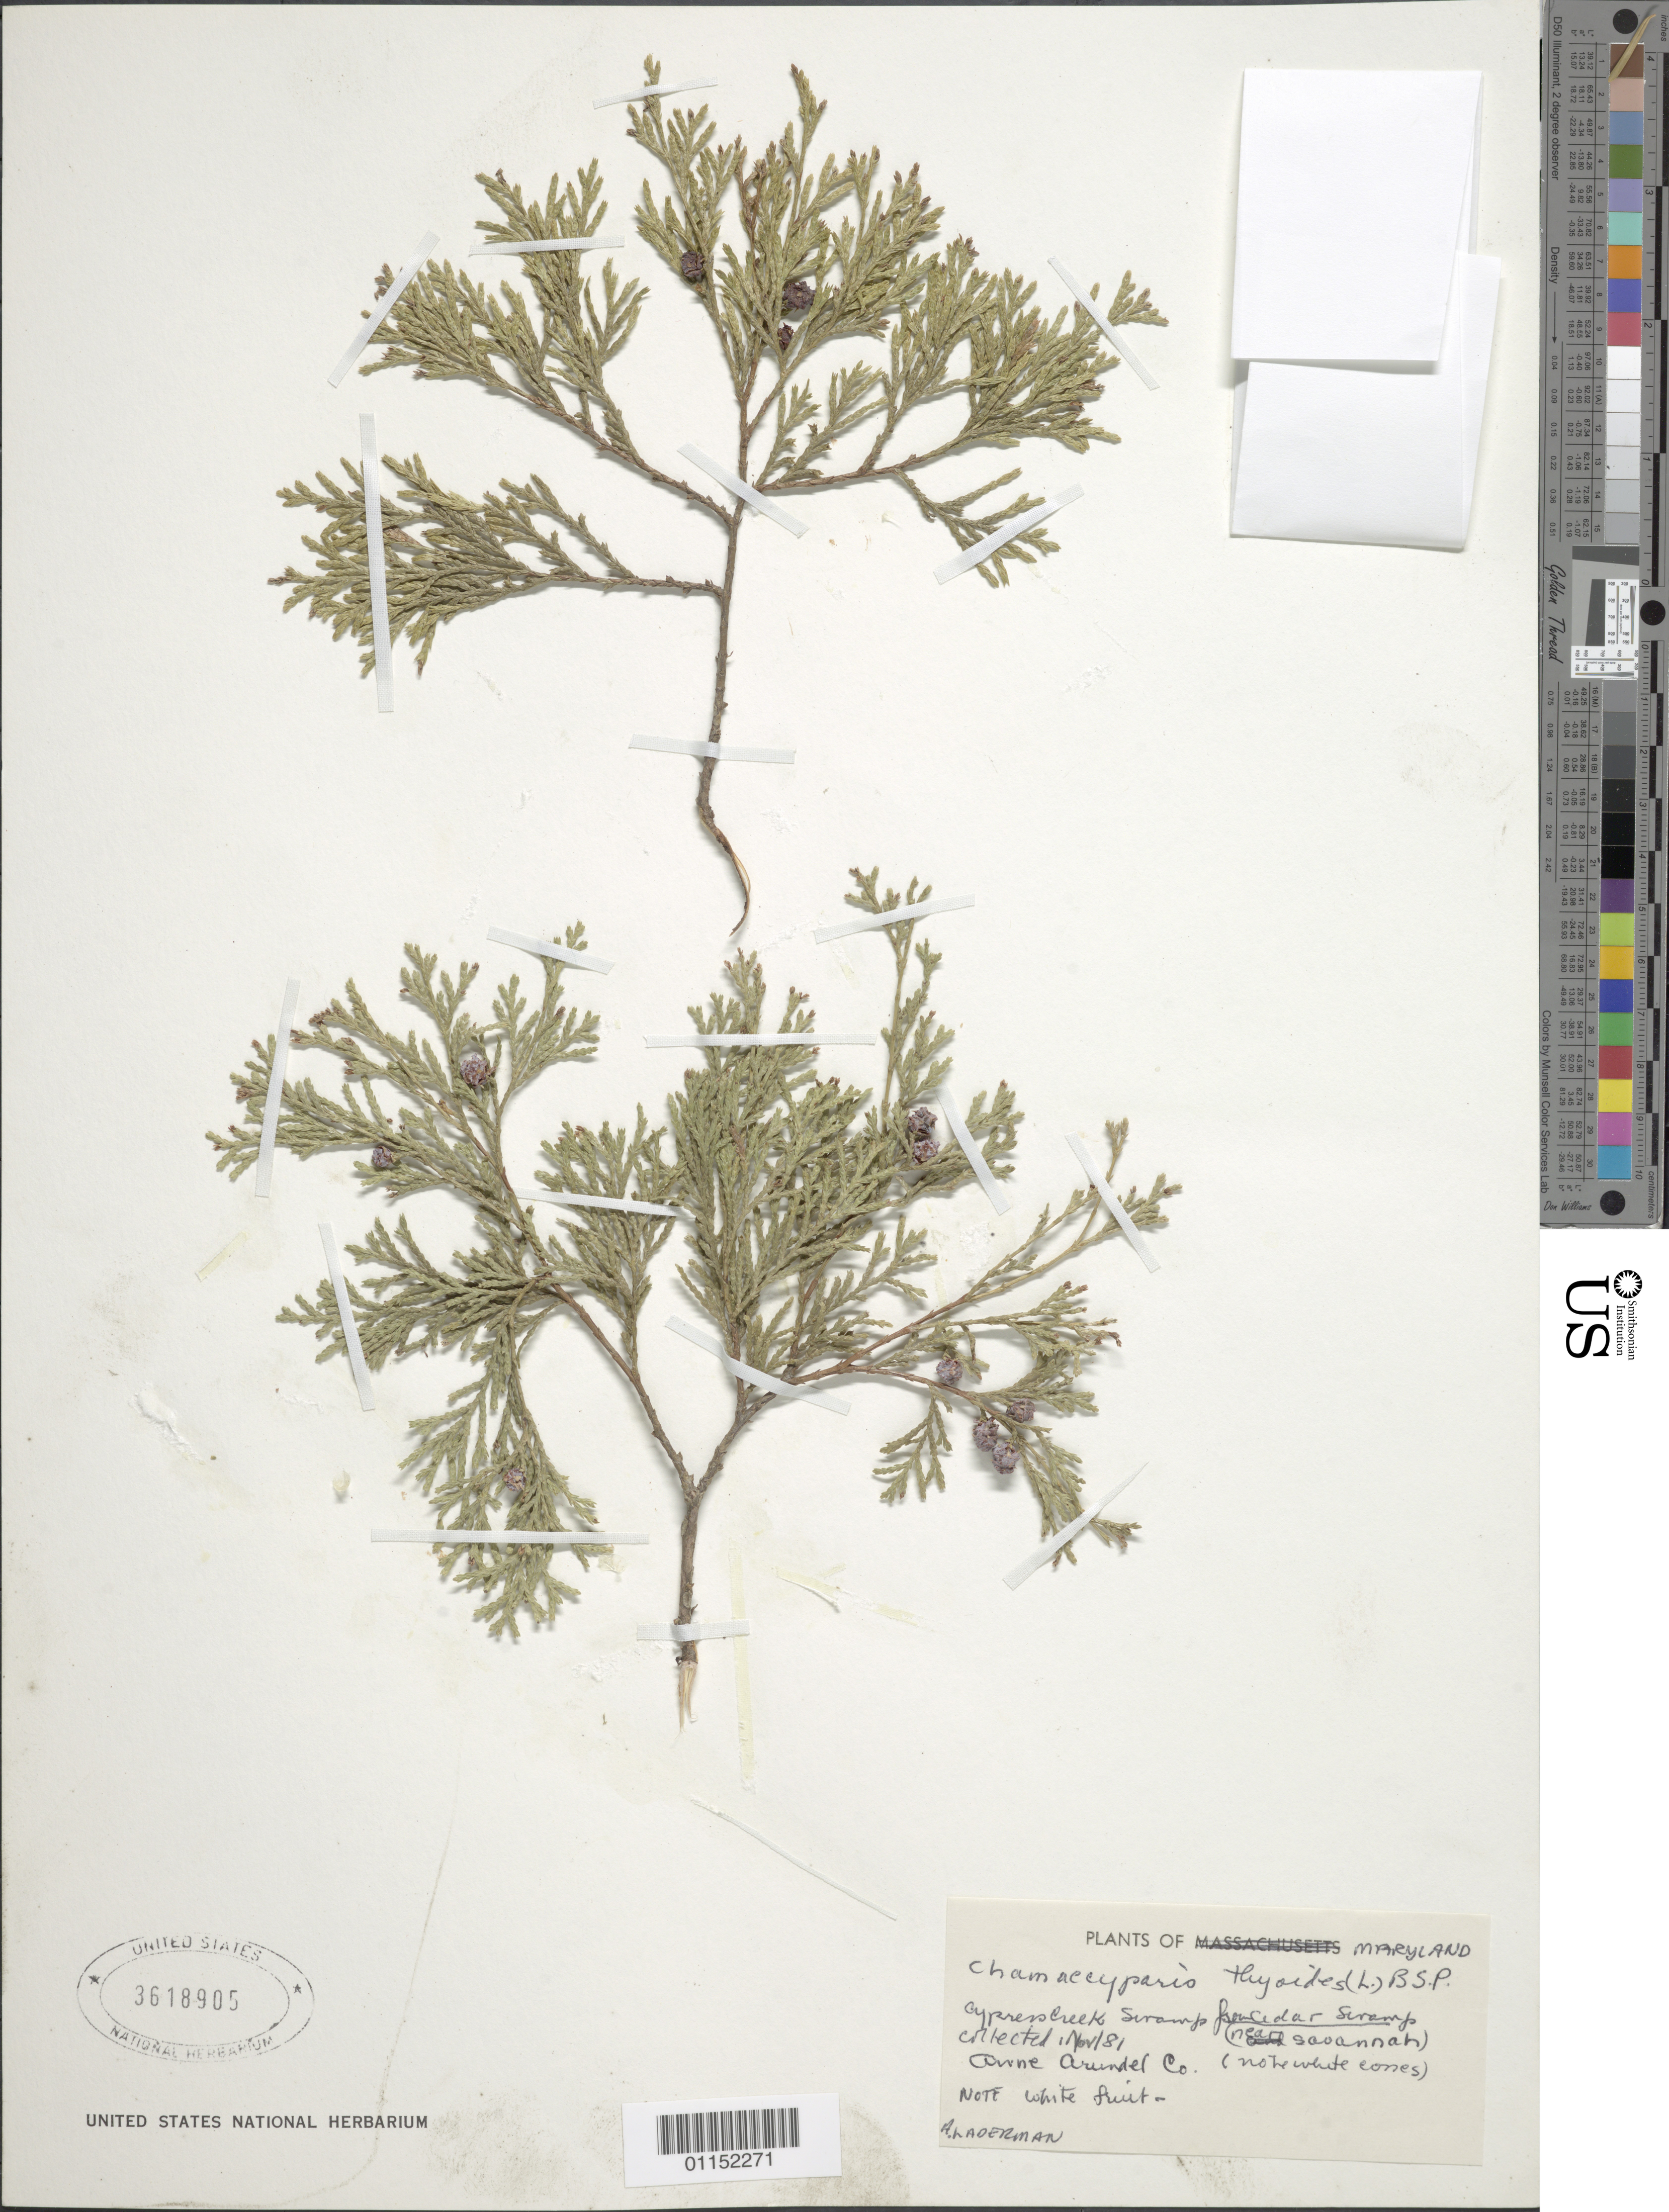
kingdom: Plantae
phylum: Tracheophyta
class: Pinopsida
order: Pinales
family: Cupressaceae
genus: Chamaecyparis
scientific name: Chamaecyparis thyoides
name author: (L.) Britton, Stearns & Poggenb.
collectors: A. Laderman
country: United States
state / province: Maryland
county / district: Anne Arundel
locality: Cypress Creek Swamp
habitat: from Cedar Swamp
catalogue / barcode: US 3618905